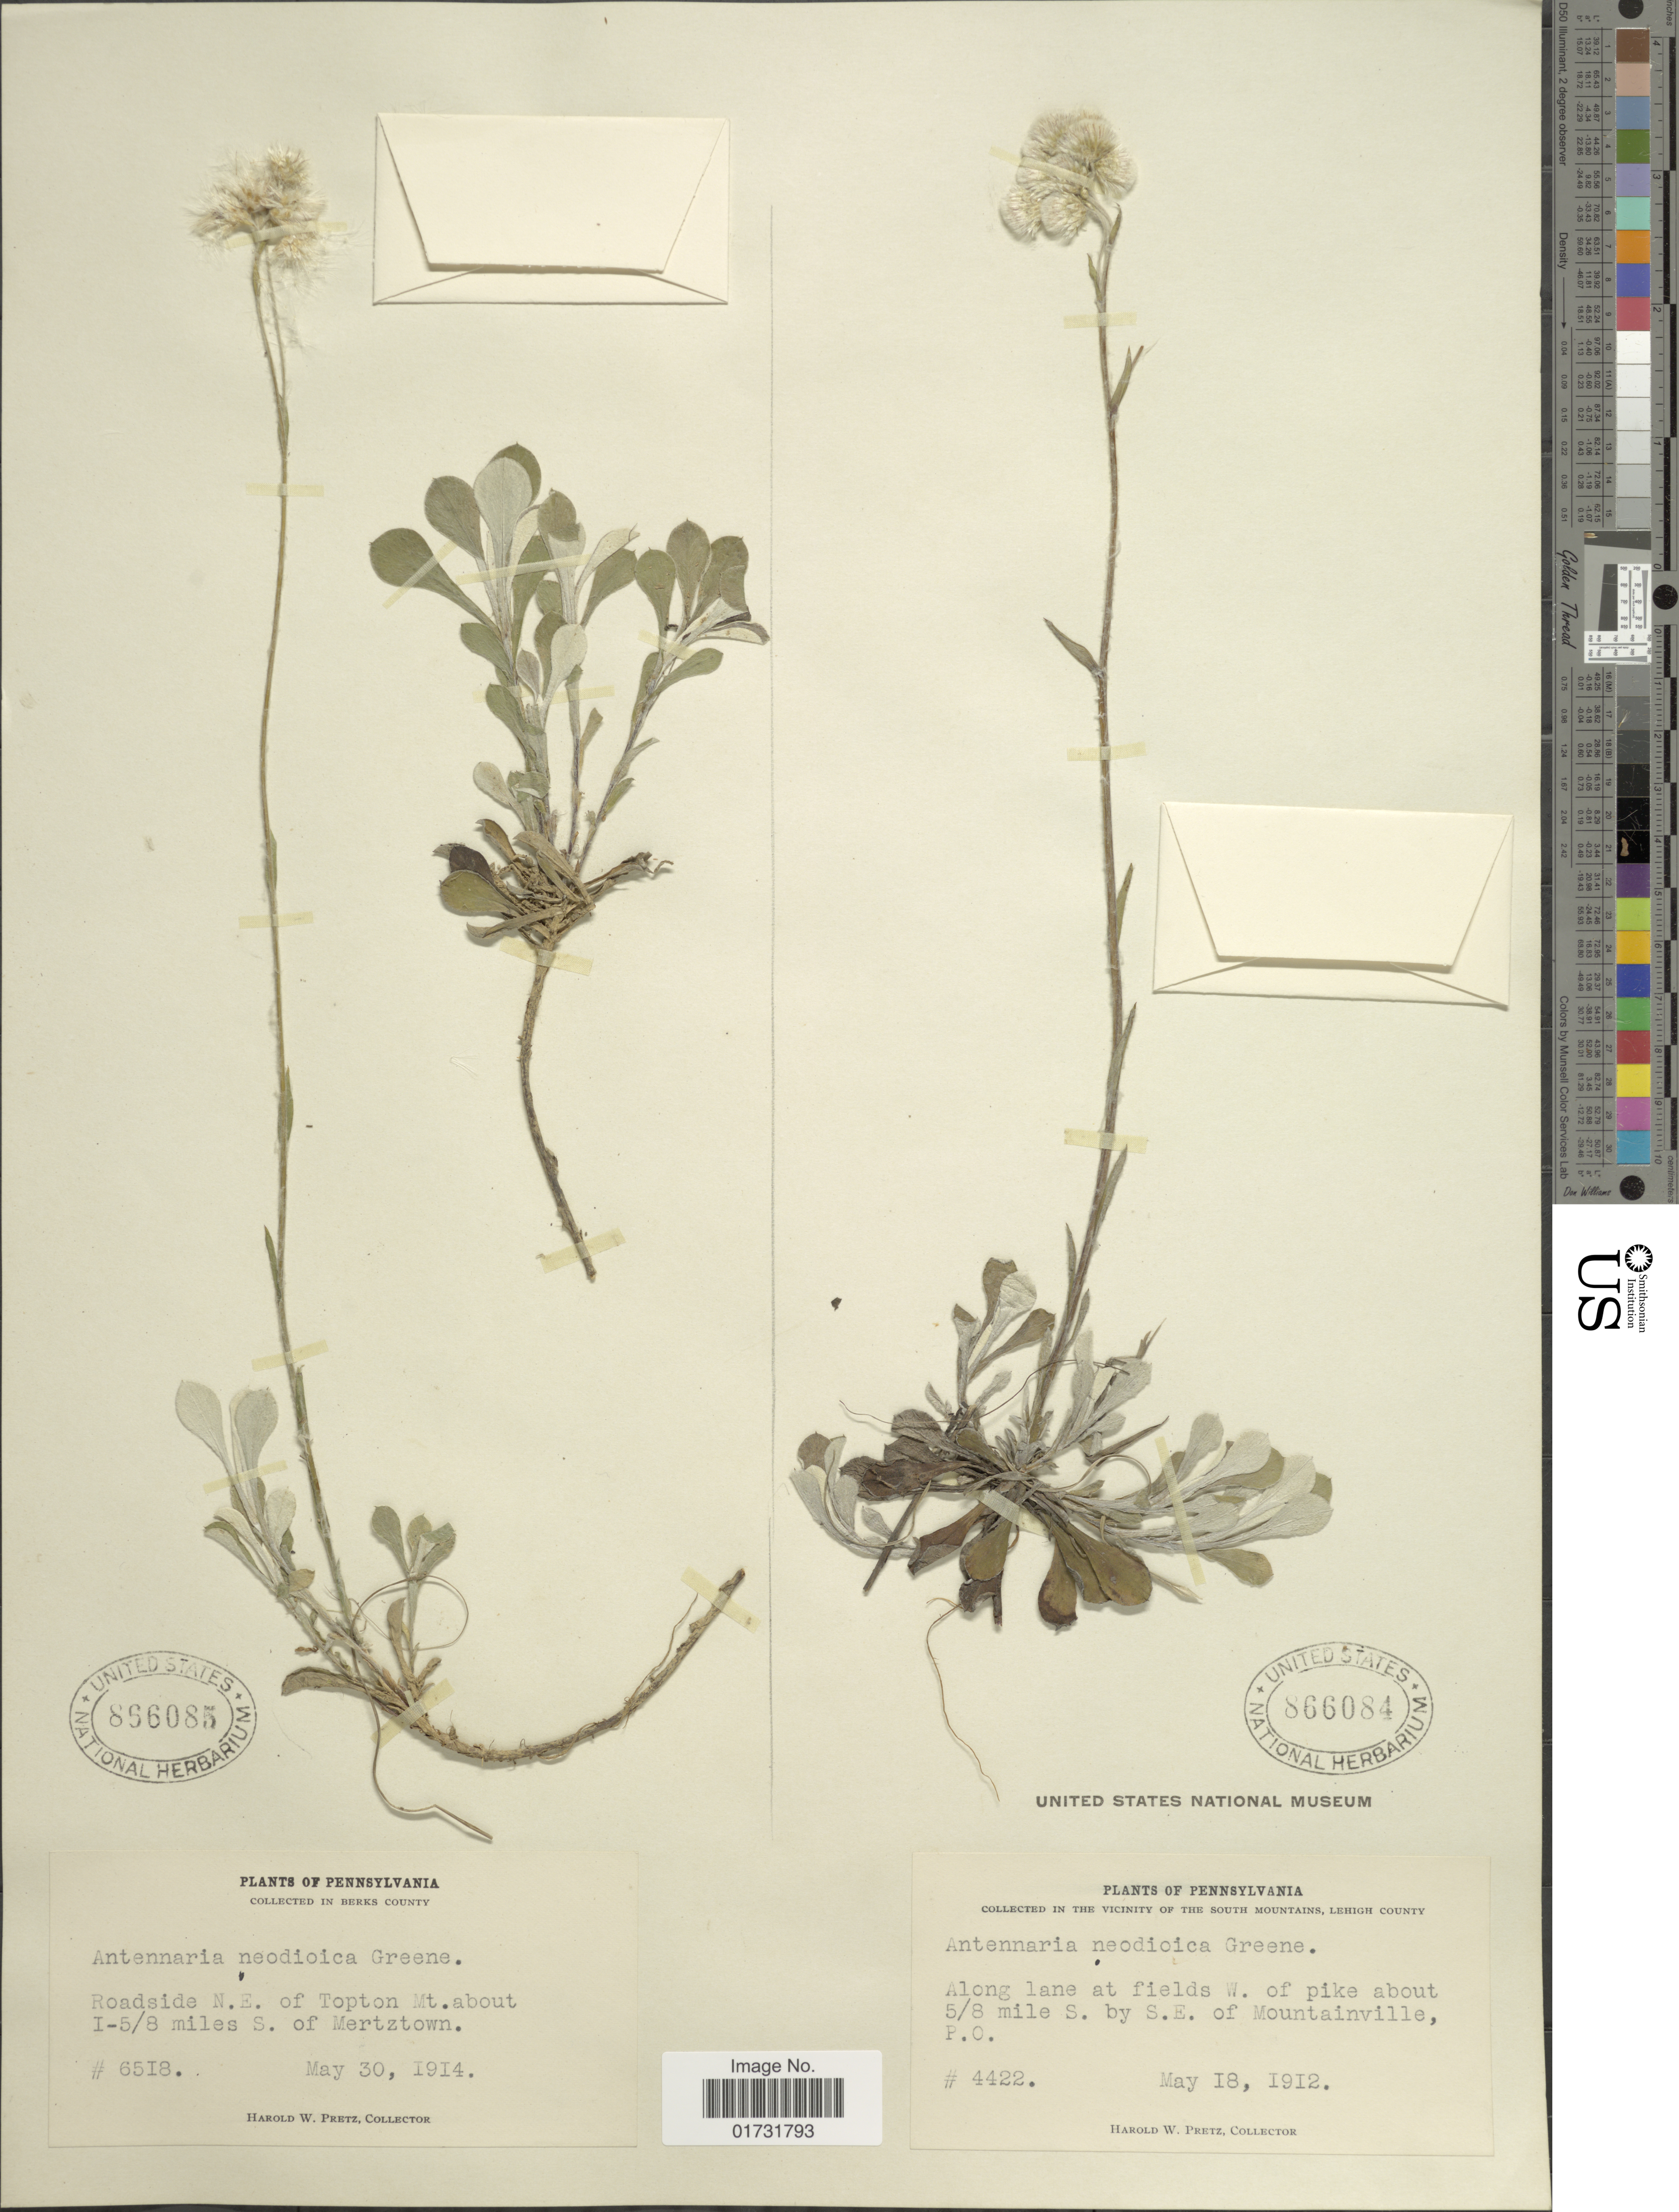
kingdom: Plantae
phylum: Tracheophyta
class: Magnoliopsida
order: Asterales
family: Asteraceae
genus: Antennaria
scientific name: Antennaria neodioica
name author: Greene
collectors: H. W. Pretz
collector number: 4422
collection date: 1912-05-18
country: United States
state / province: Pennsylvania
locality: Along lane at fields W. of pike about 5/8 mile S. by S.E. of Mountainville, P.O.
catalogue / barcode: US 866084